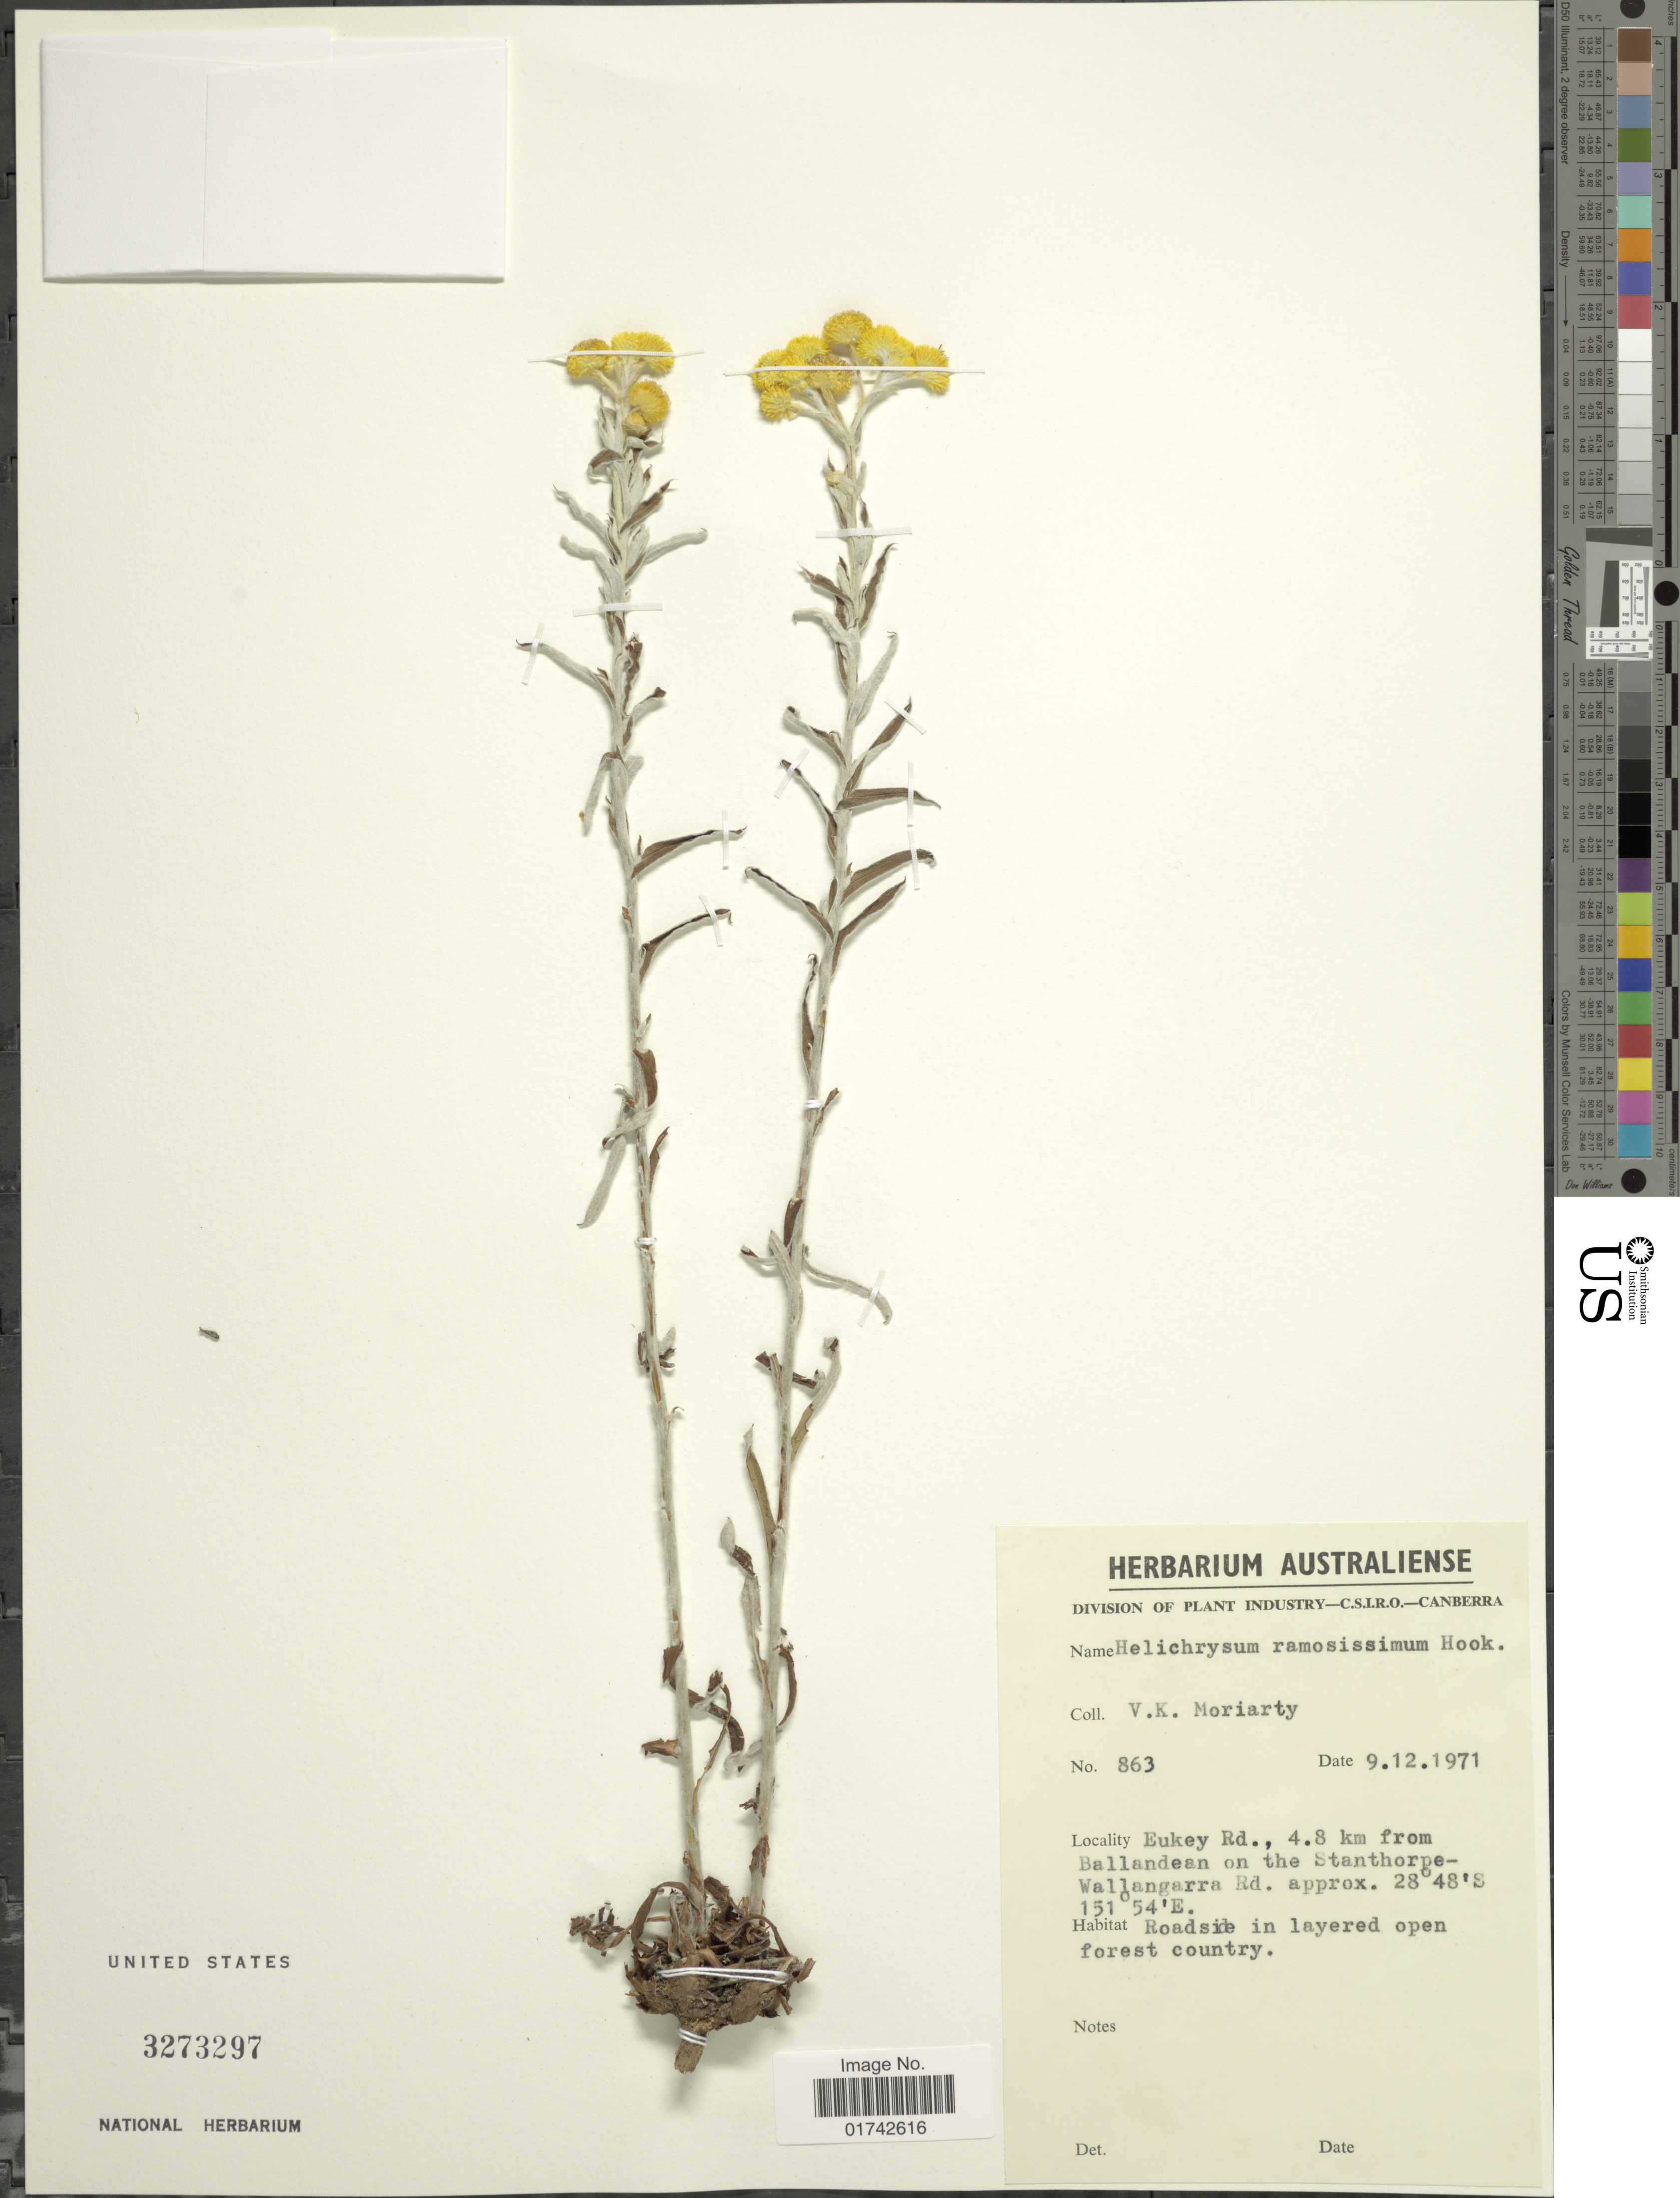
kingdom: Plantae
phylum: Tracheophyta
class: Magnoliopsida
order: Asterales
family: Asteraceae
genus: Helichrysum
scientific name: Helichrysum ramosissimum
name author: Hook.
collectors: V. Morarty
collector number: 863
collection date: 1971-12-09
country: Australia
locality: Eukey RD., 4.8 km from Ballandean on the Stanthorpe-Wallangarra Rd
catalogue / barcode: US 3273297